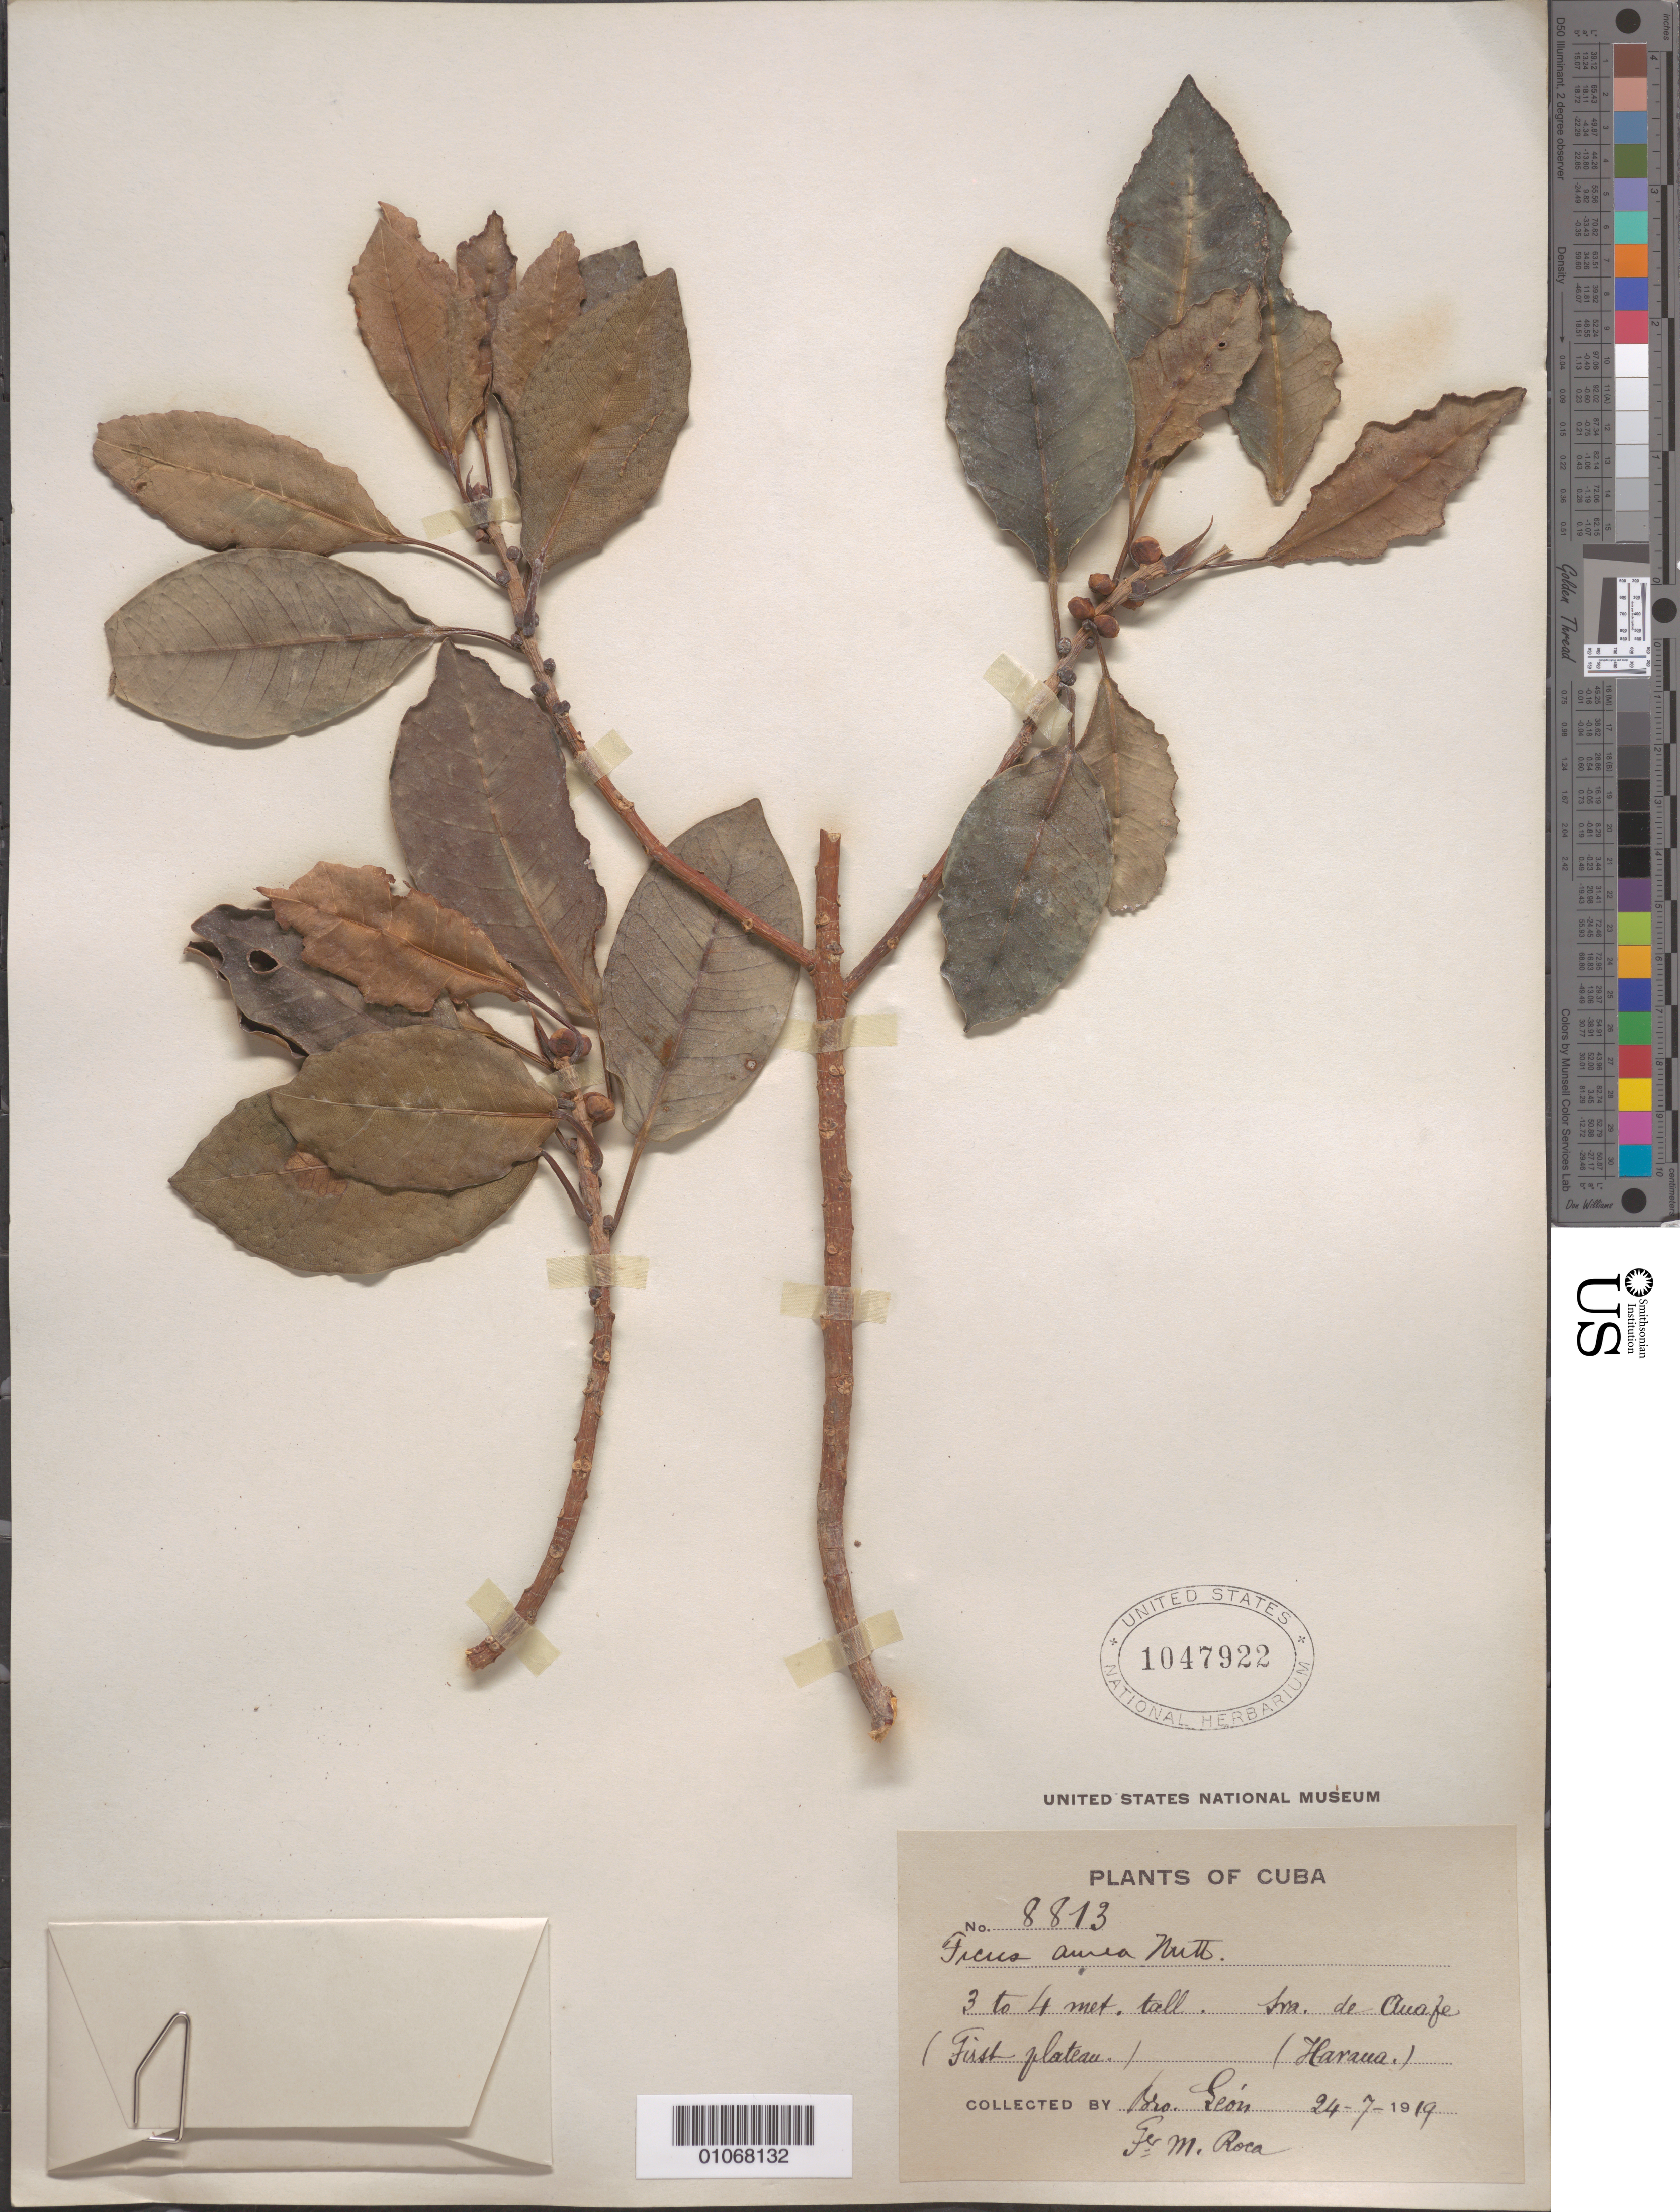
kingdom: Plantae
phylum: Tracheophyta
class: Magnoliopsida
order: Rosales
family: Moraceae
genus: Ficus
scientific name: Ficus aurea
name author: Nutt.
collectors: Bro. León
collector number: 8813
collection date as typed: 24 Jul 1919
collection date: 1919-07-24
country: Cuba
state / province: La Habana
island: Cuba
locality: Sra de Quafe, Firts Plateau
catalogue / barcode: US 1047922